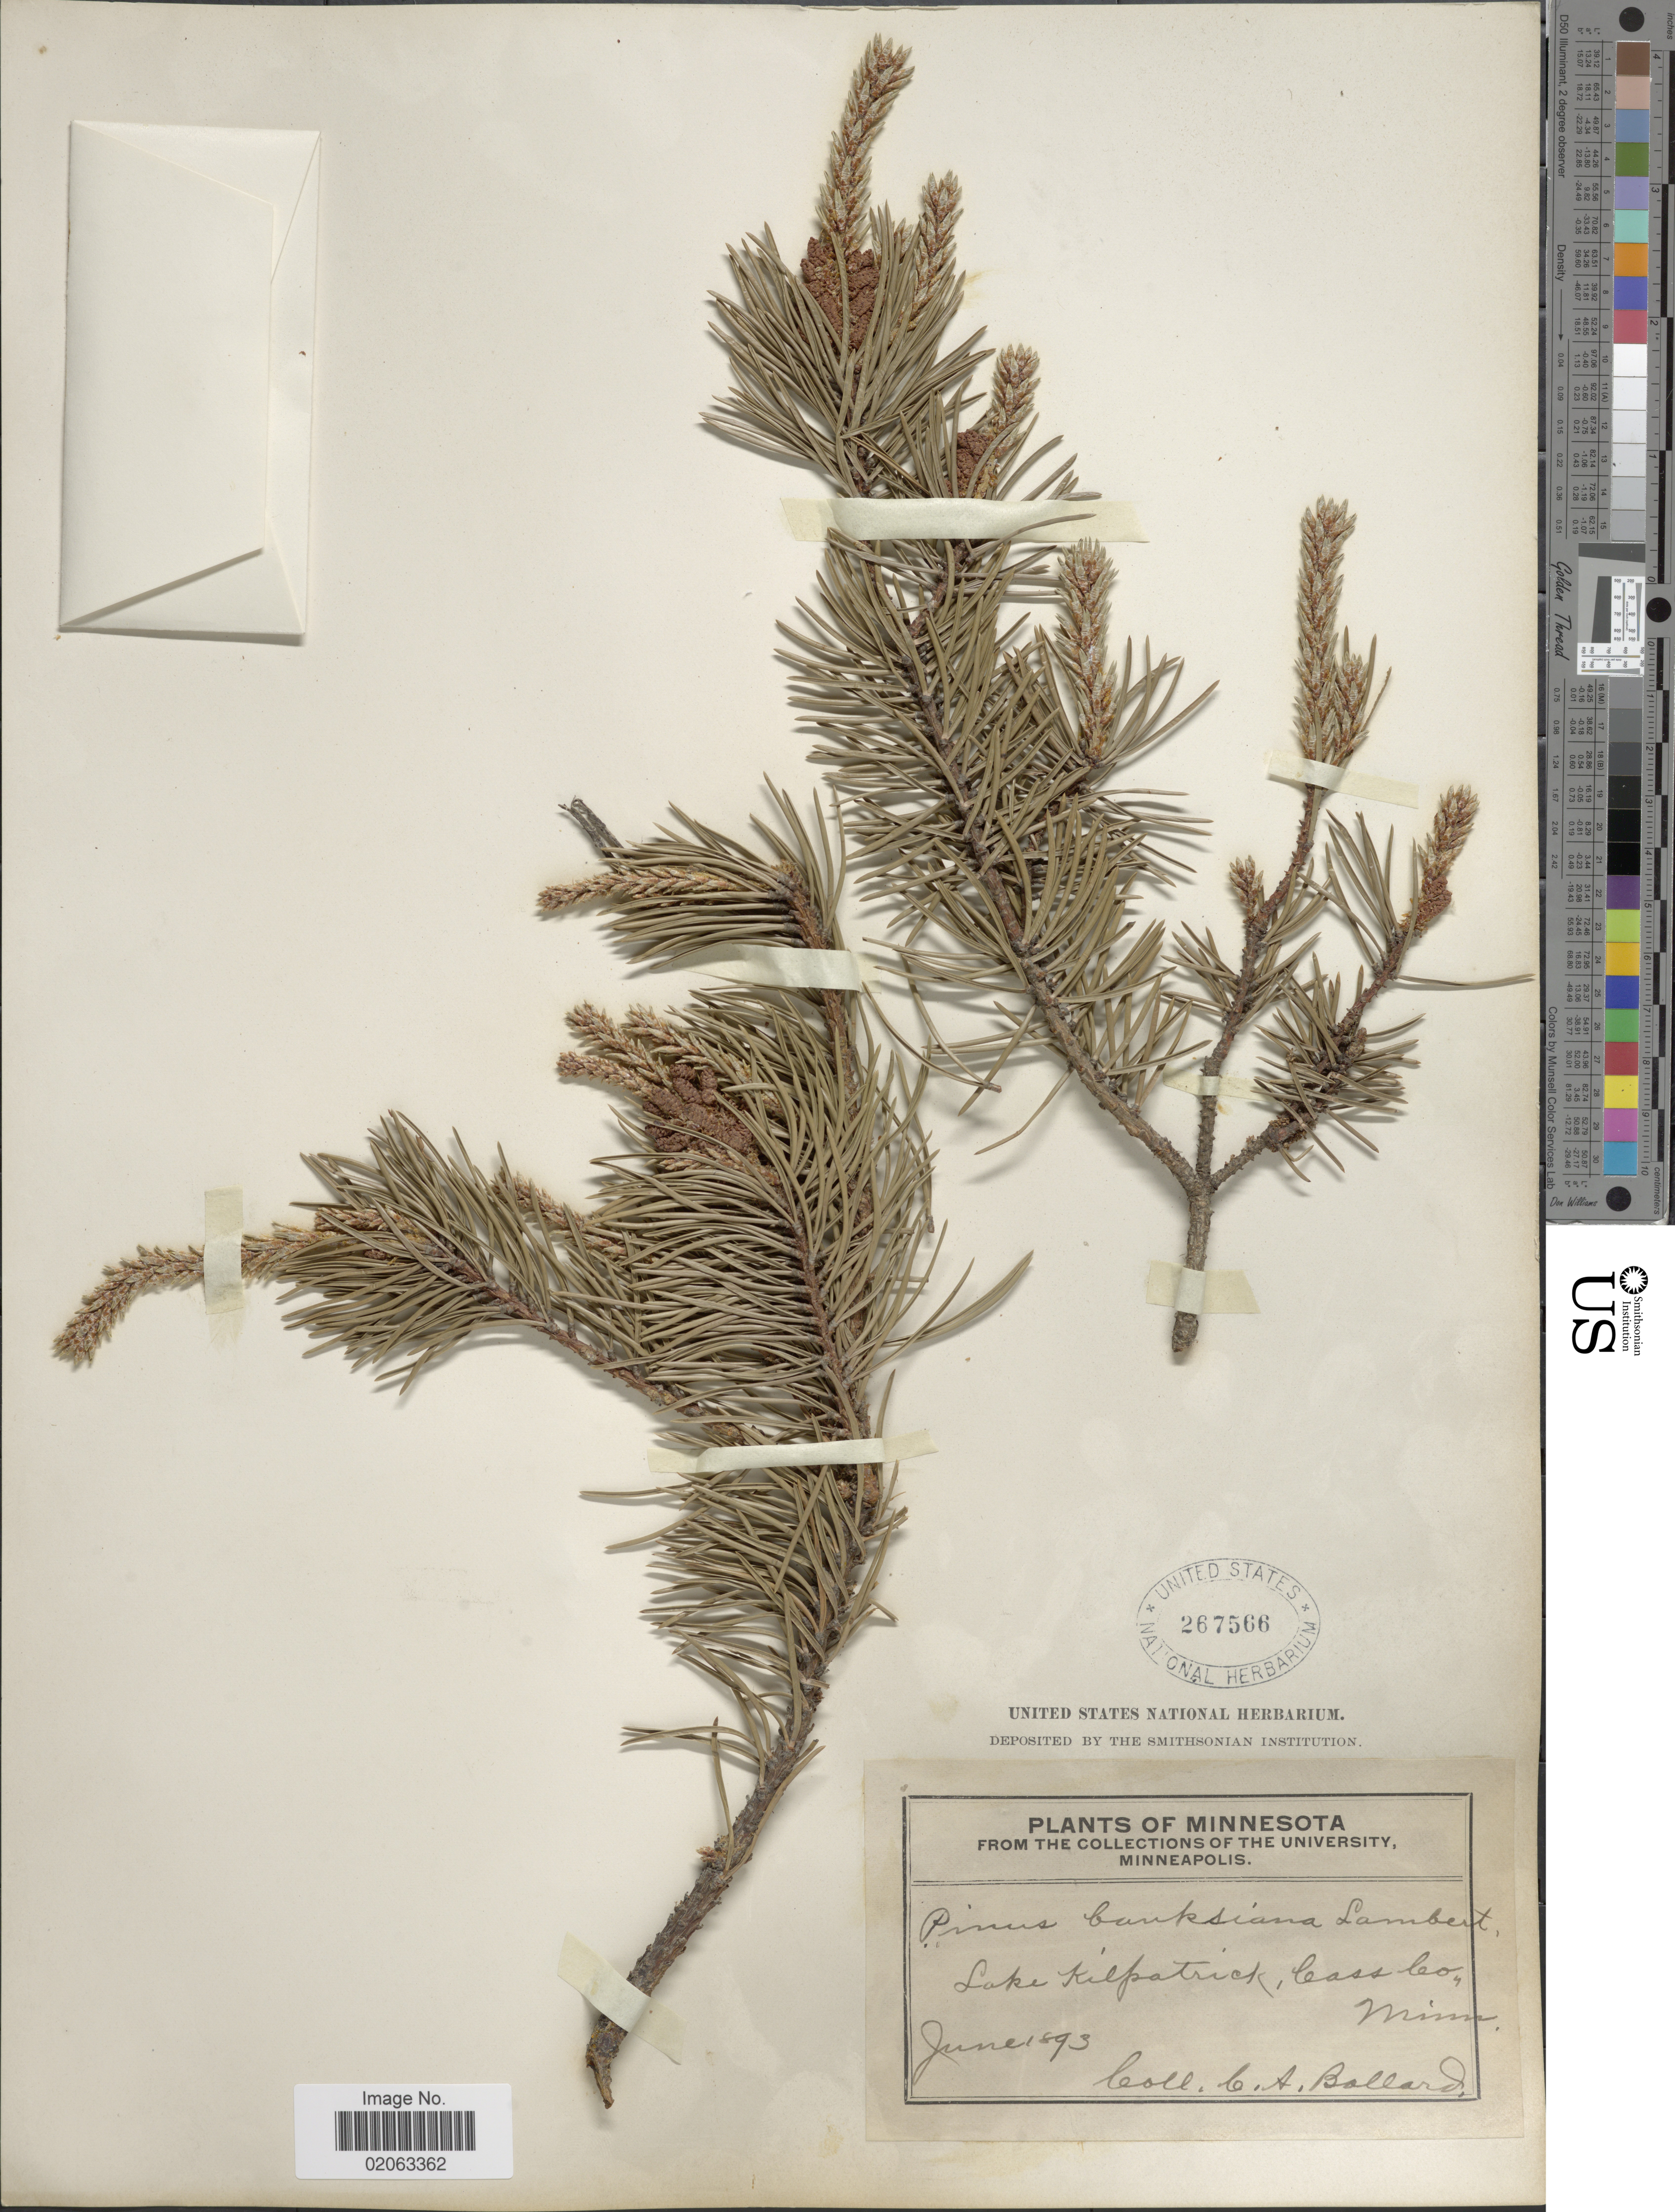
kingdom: Plantae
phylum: Tracheophyta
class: Pinopsida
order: Pinales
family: Pinaceae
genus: Pinus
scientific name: Pinus banksiana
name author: Lamb.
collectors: C. A. Ballard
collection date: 1893-06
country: United States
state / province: Minnesota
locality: Lake Kilpatrick, Cass Co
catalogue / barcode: US 267566